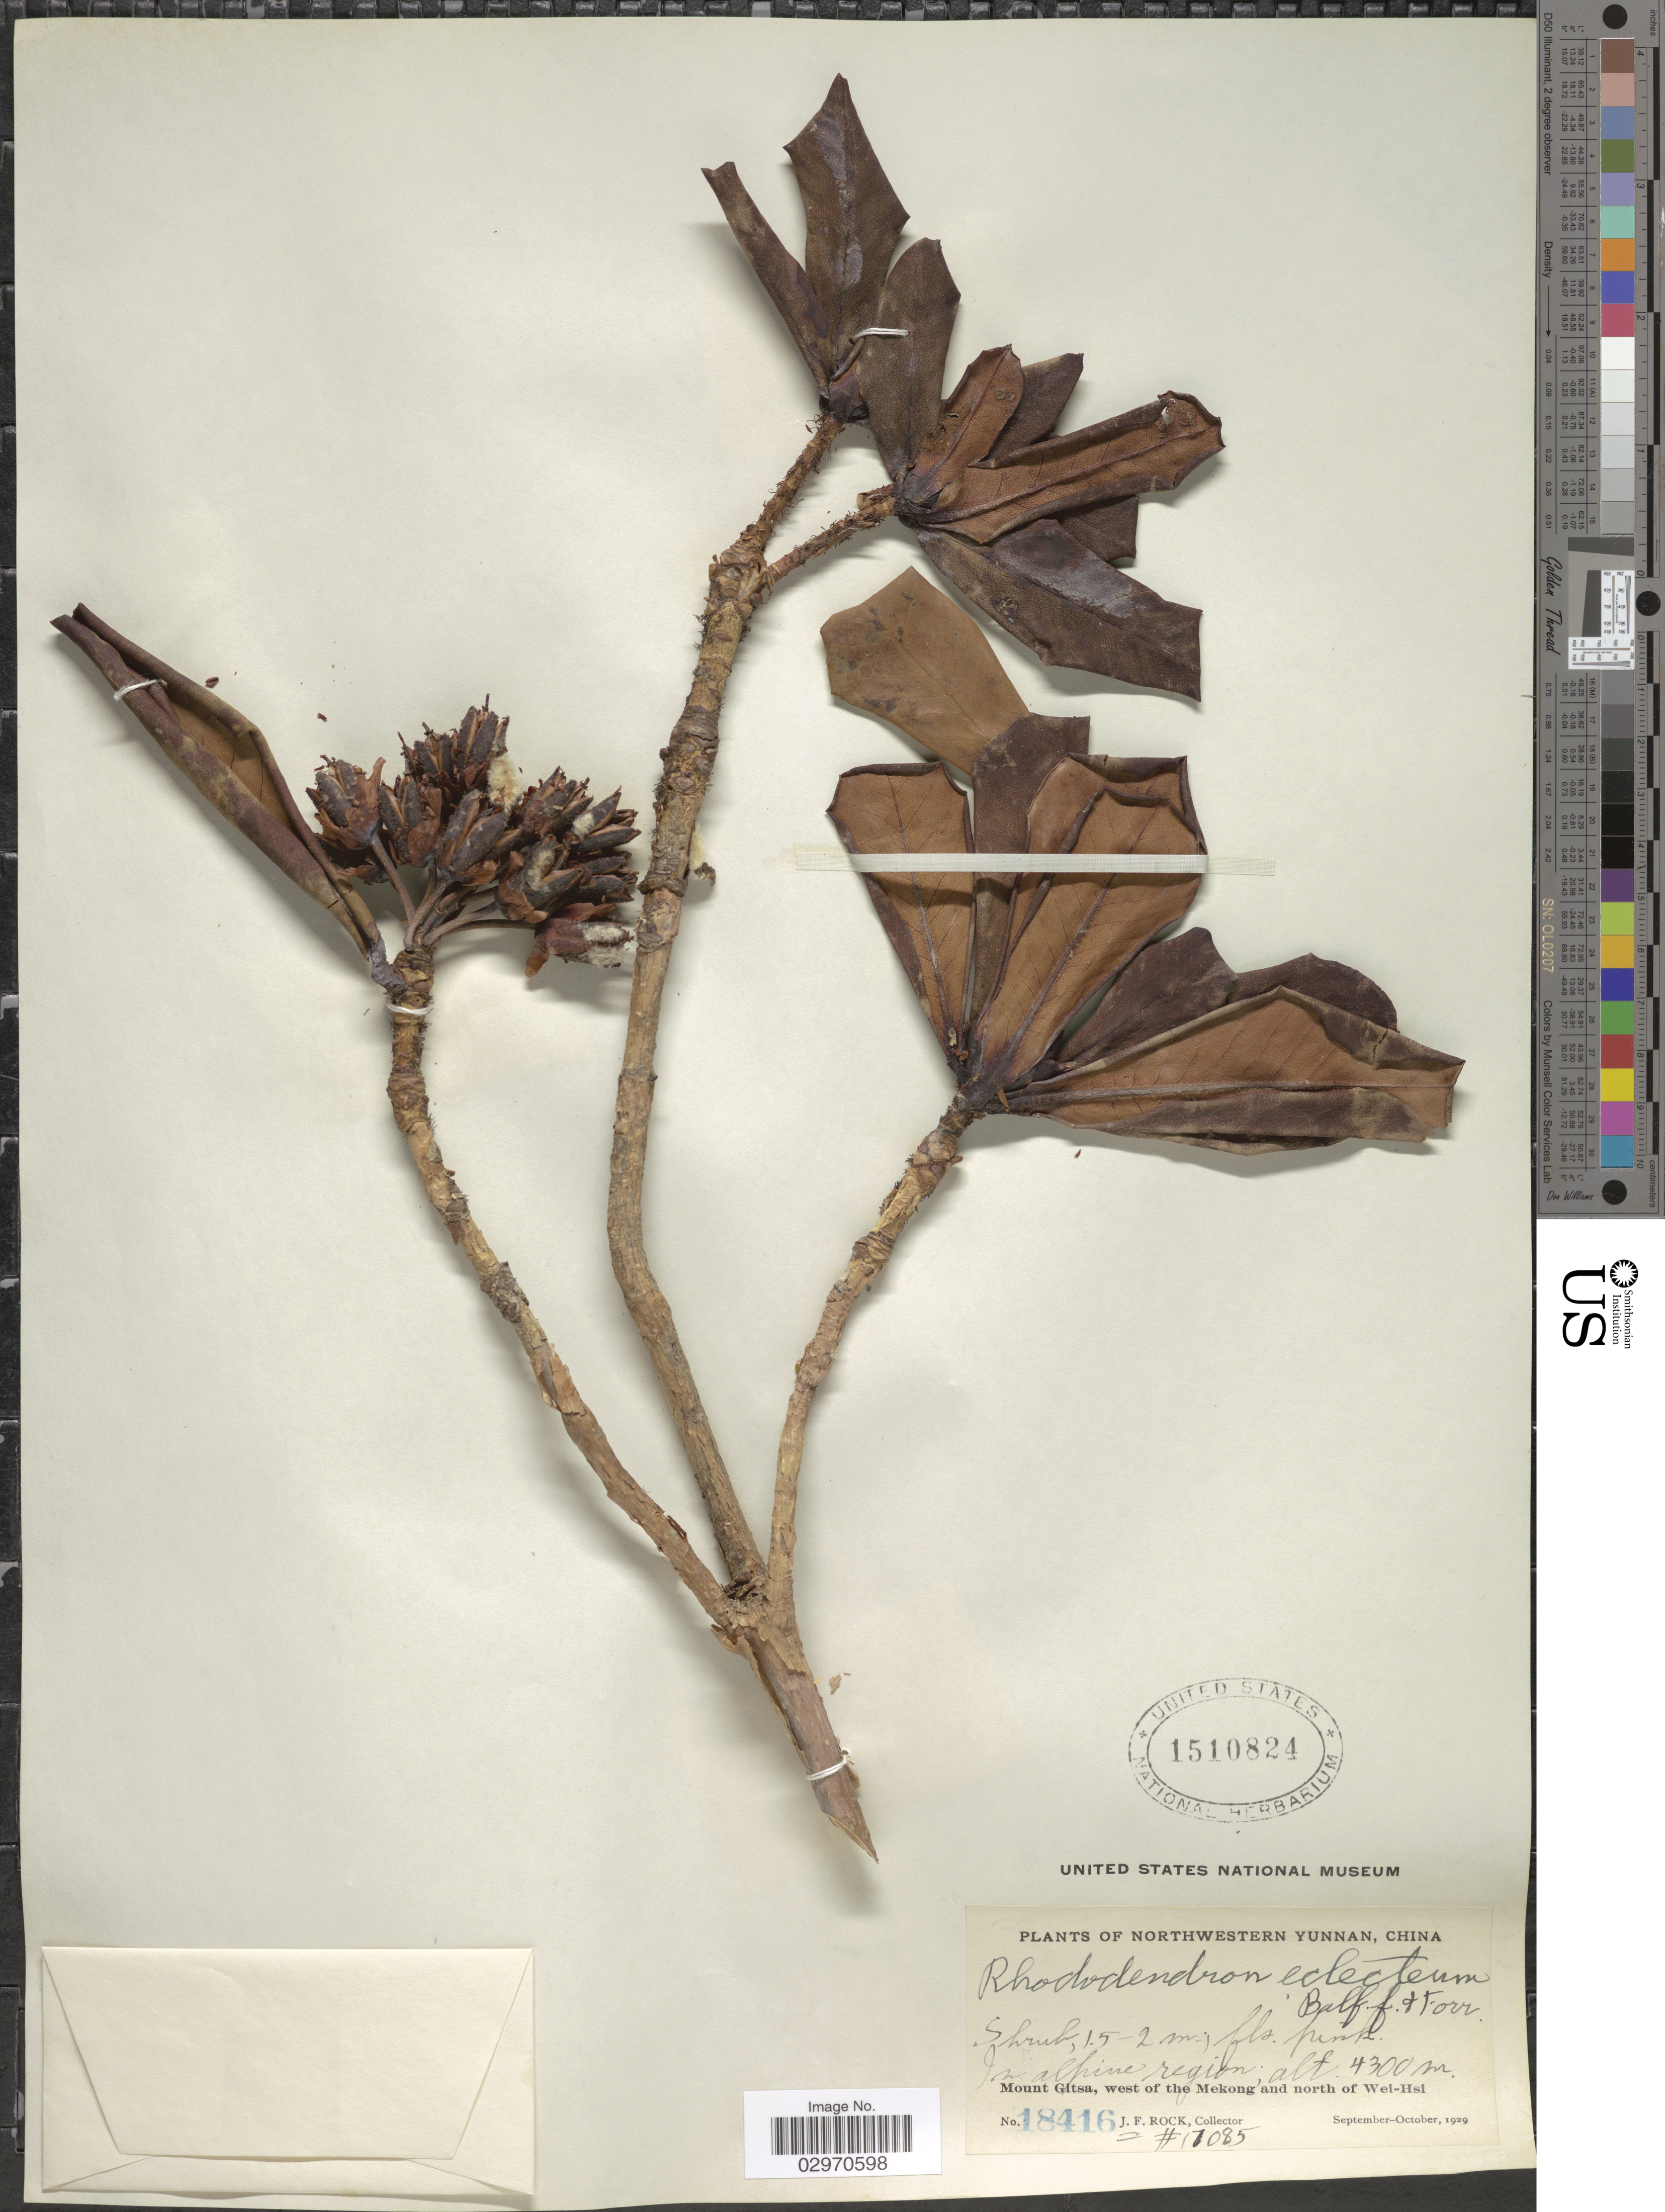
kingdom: Plantae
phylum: Tracheophyta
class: Magnoliopsida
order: Ericales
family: Ericaceae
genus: Rhododendron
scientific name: Rhododendron eclecteum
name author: Balf. f. & Forrest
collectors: J. Rock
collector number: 18416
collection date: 1929-09/1929-10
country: China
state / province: Yunnan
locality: Northwestern Yunnan. In alpine region. Mount Gitsa, west of the Mekong and north of Wei-Hsi.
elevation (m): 4300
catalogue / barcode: US 1510824